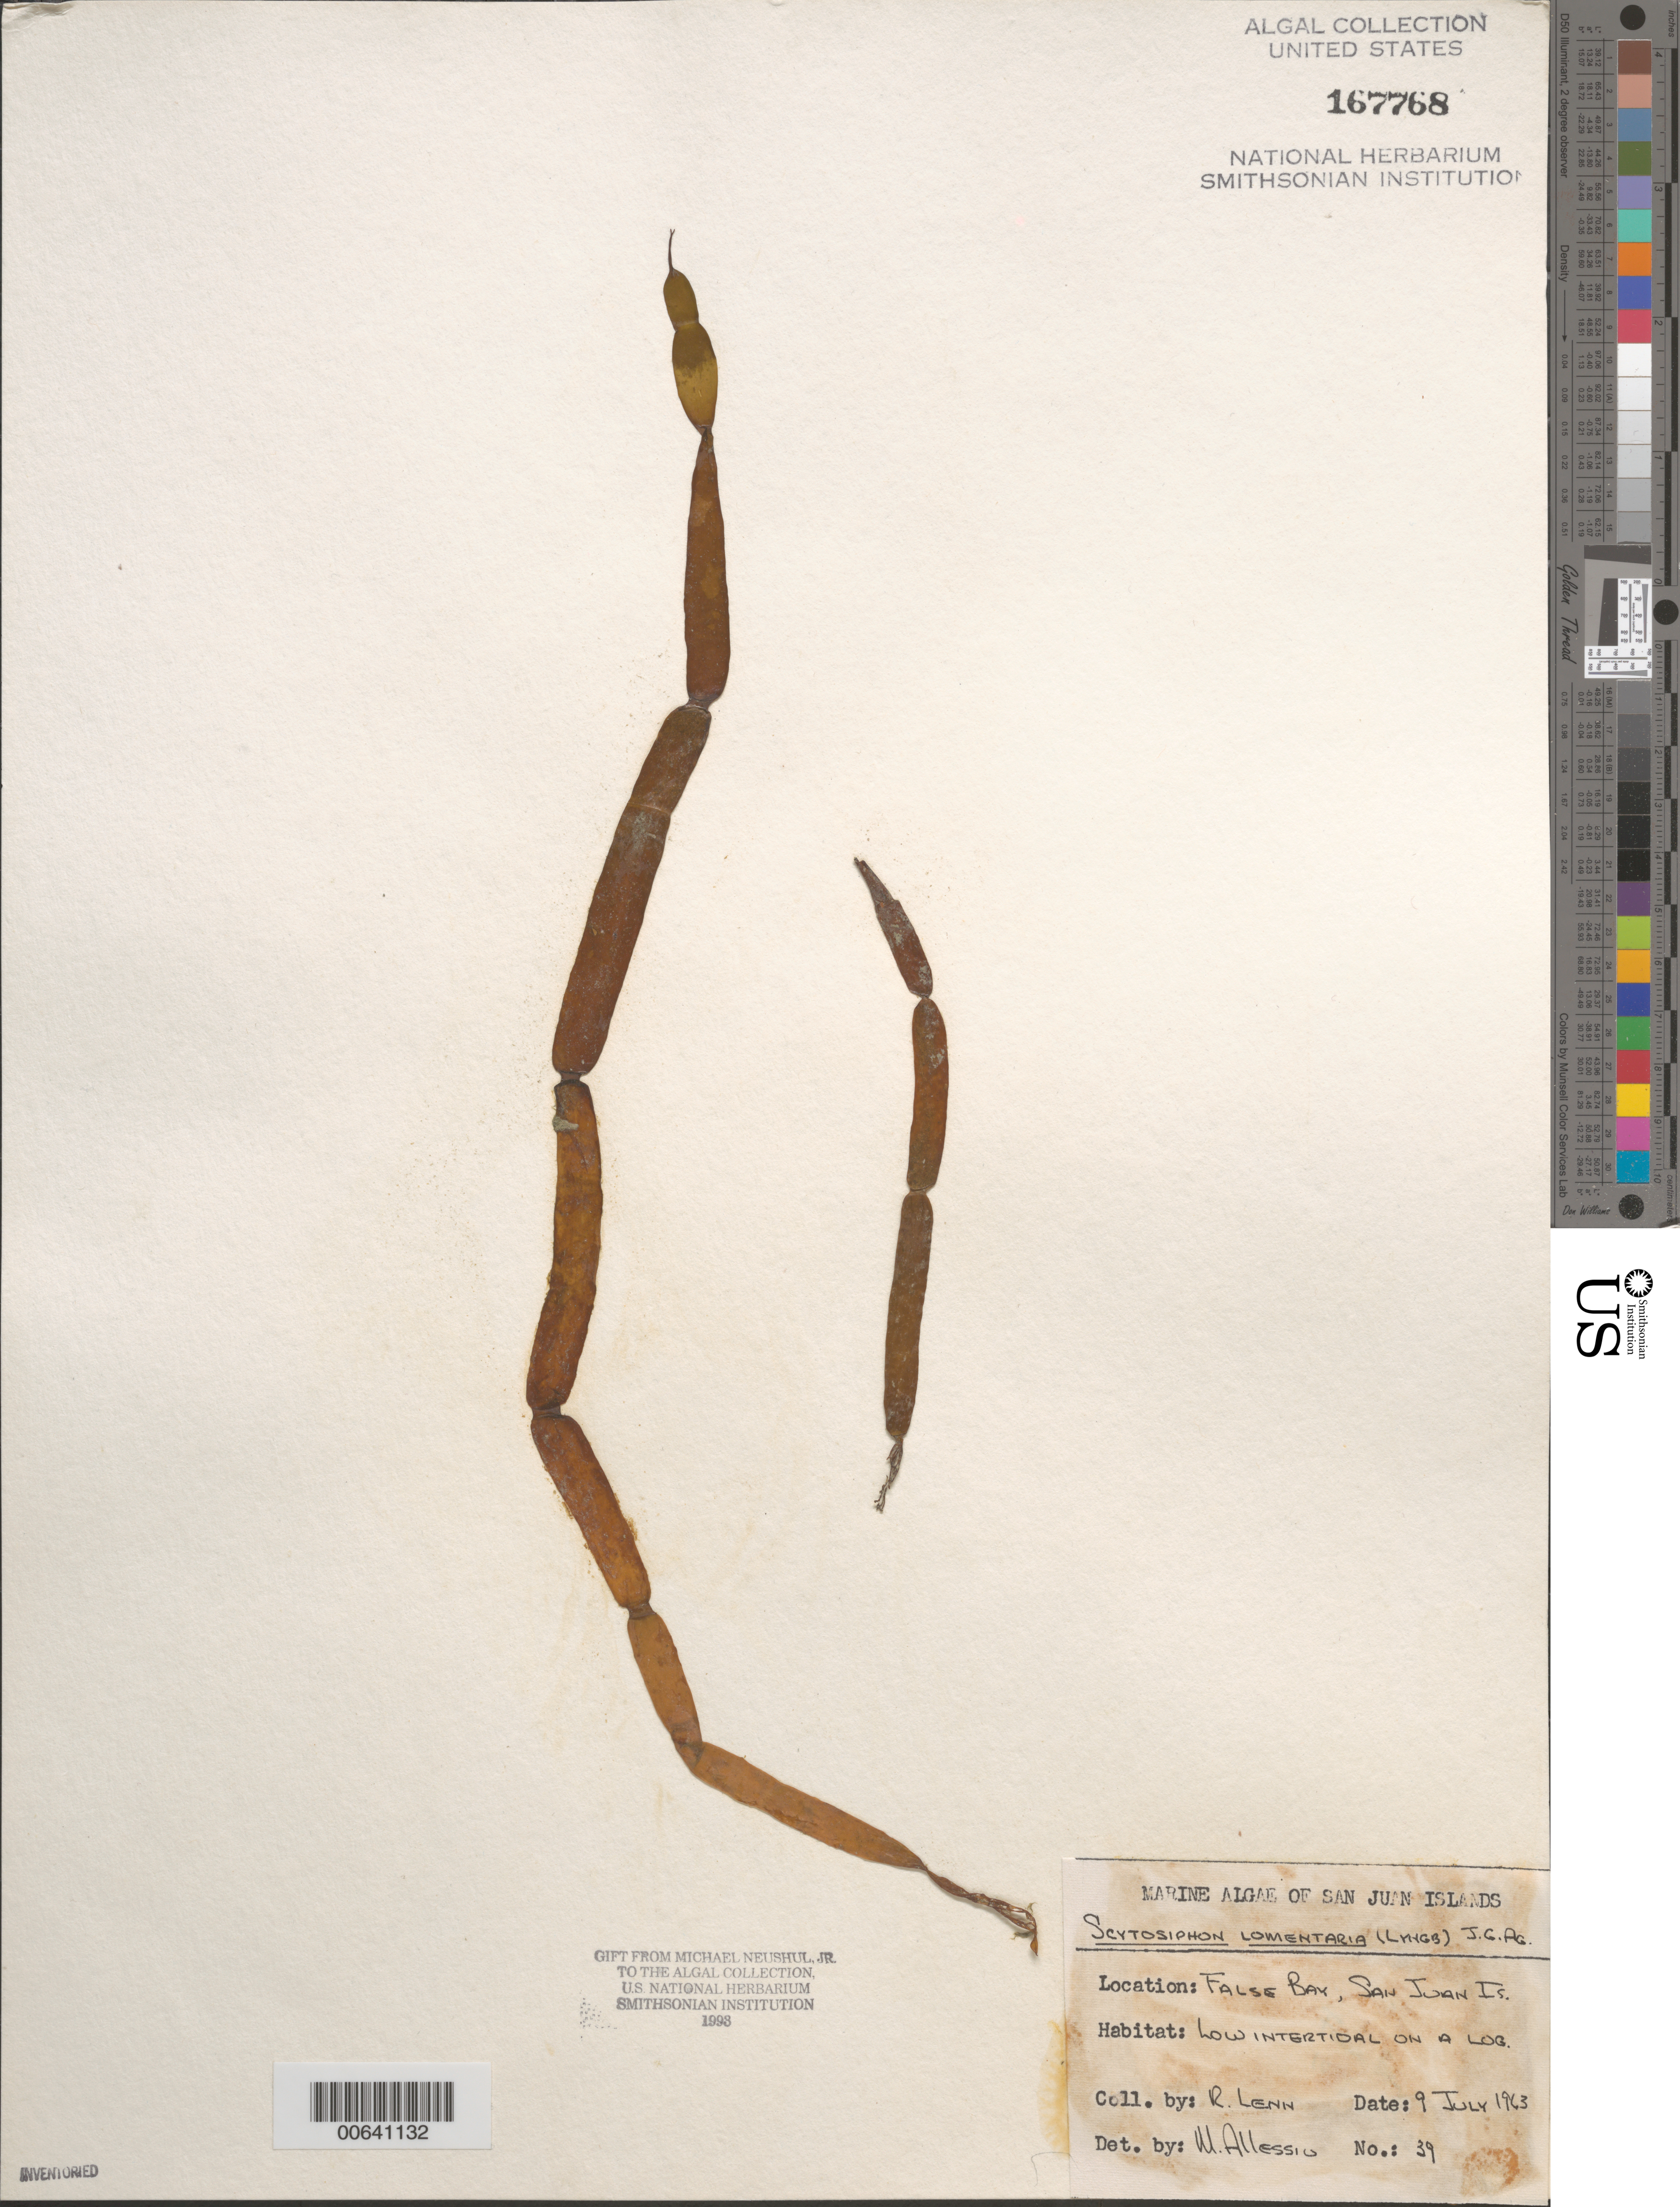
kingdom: Chromista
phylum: Ochrophyta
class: Phaeophyceae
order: Scytosiphonales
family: Scytosiphonaceae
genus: Scytosiphon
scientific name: Scytosiphon lomentaria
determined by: Allessio, M.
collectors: R. Lenn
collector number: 39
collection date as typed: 09 Jul 1963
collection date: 1963-07-09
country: United States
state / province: Washington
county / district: San Juan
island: San Juan Island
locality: False Bay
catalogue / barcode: US 167768